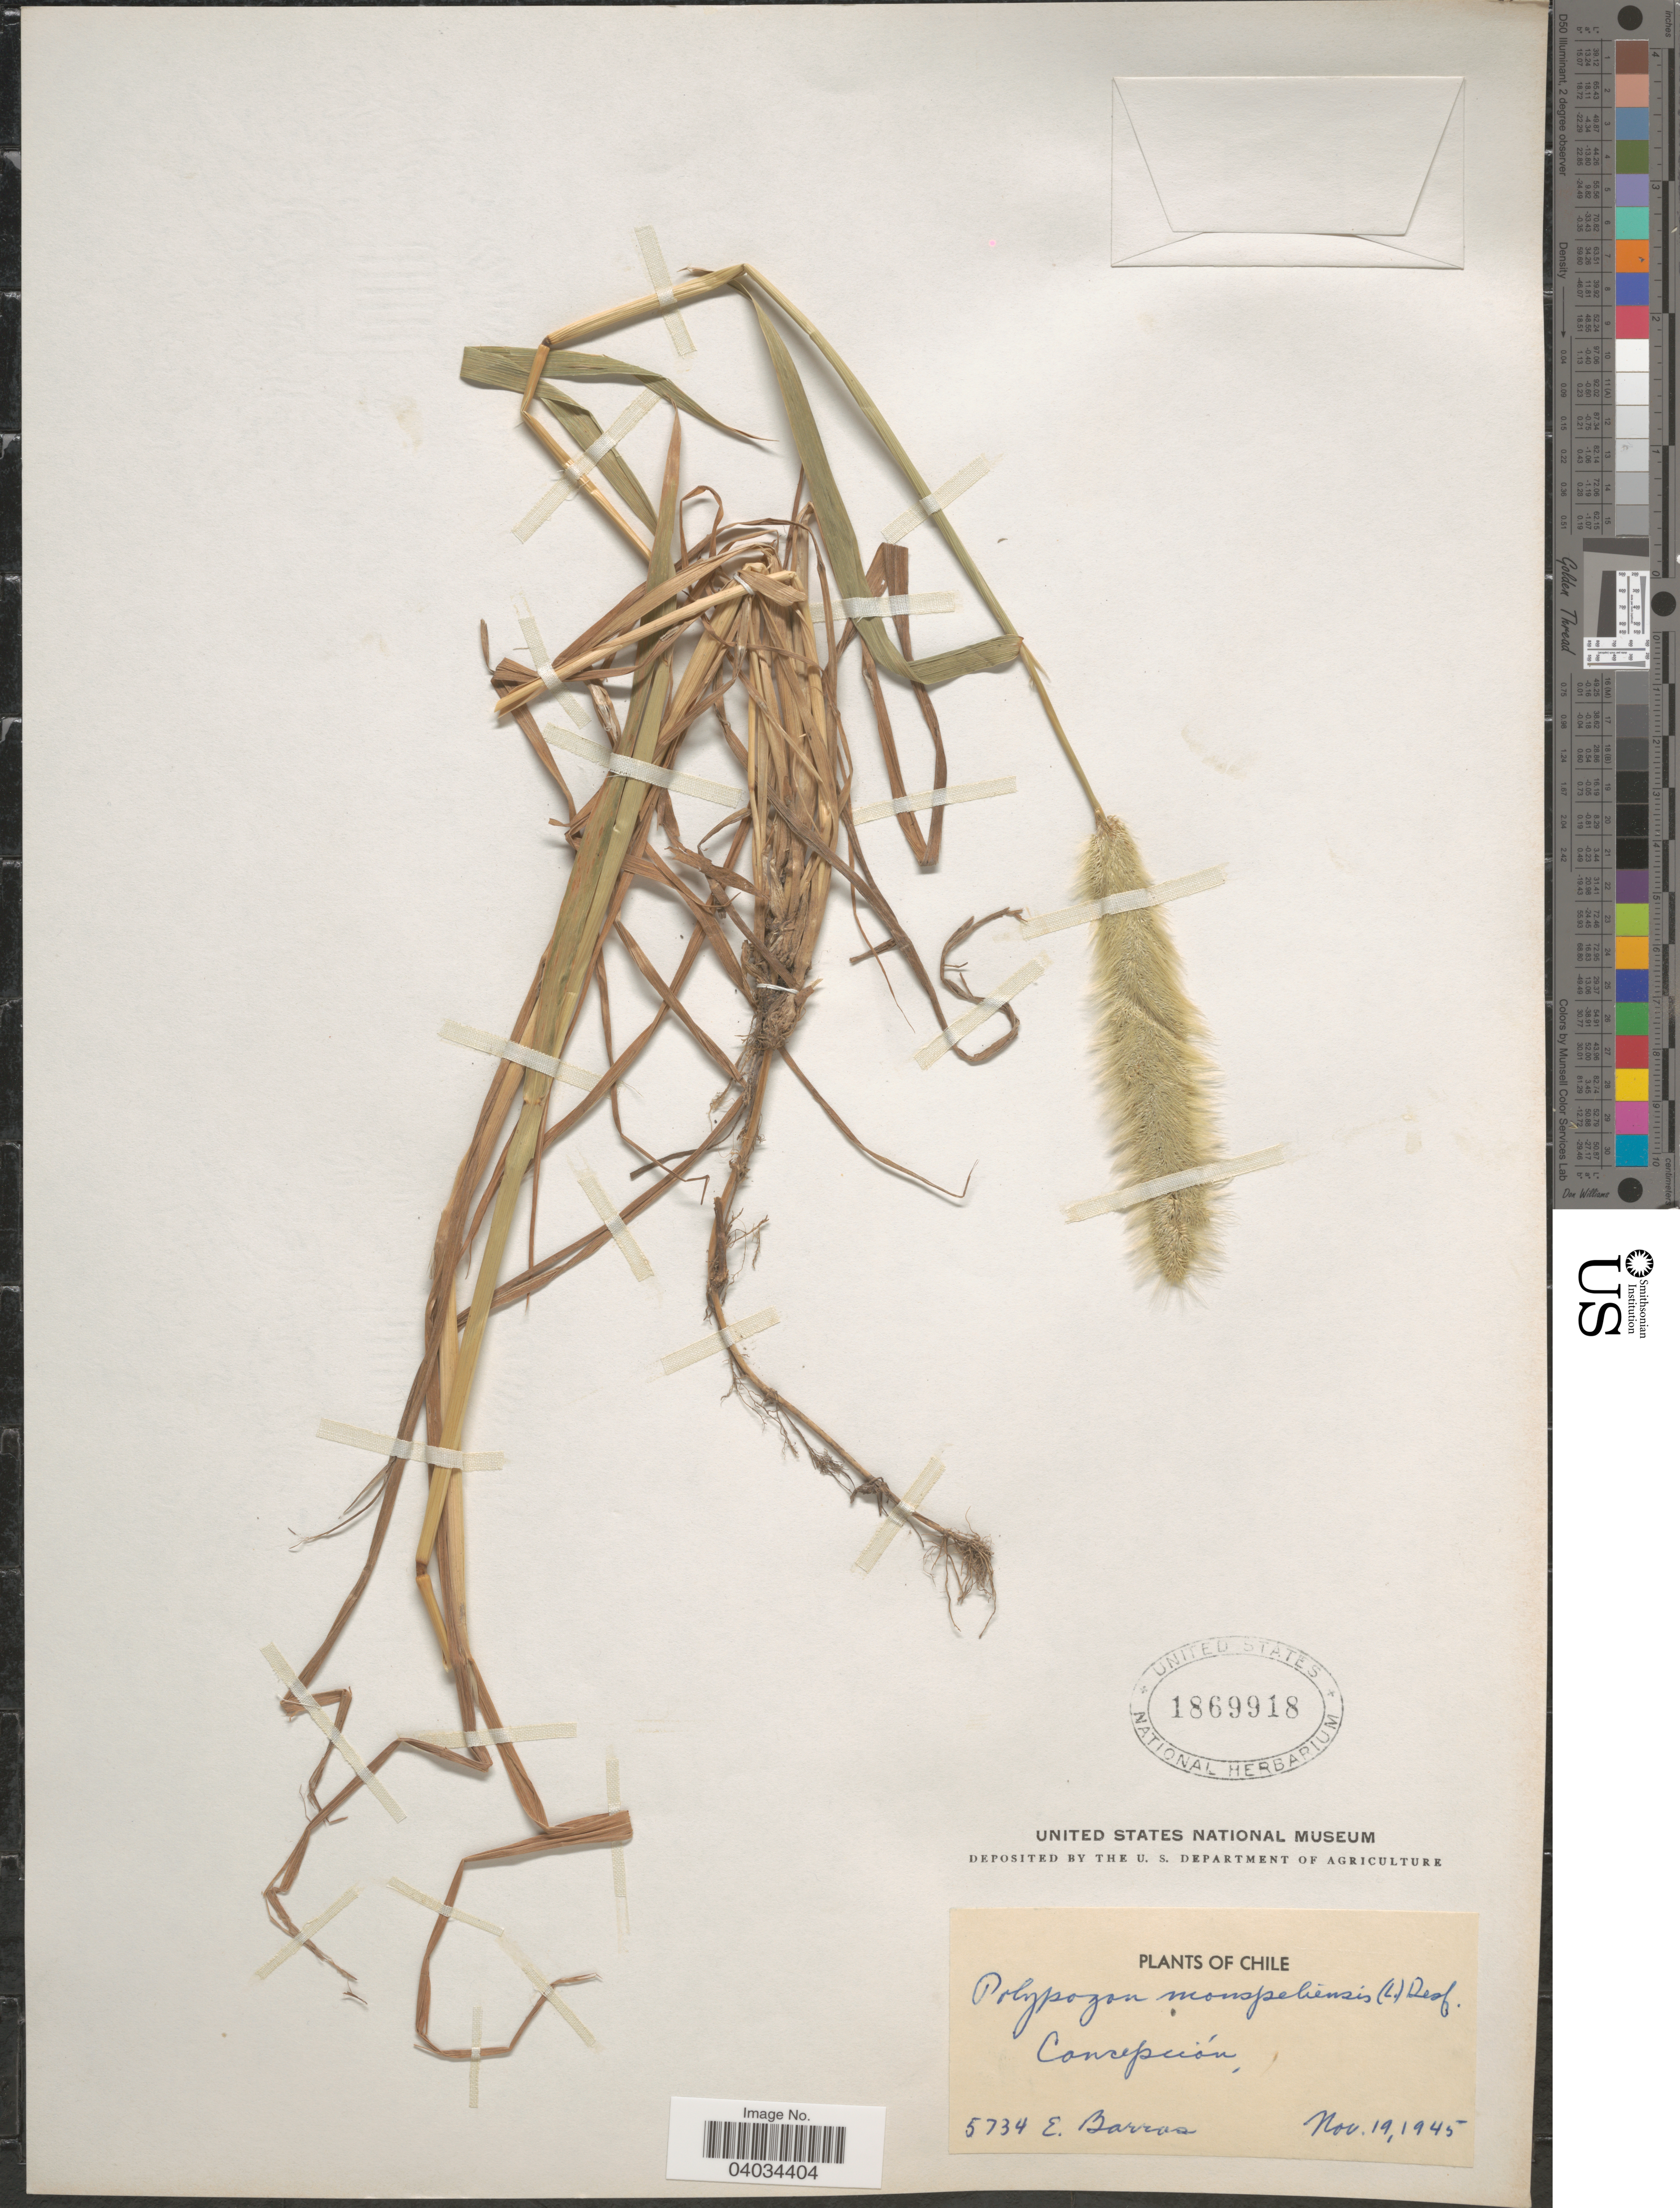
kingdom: Plantae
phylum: Tracheophyta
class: Liliopsida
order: Poales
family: Poaceae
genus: Polypogon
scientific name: Polypogon monspeliensis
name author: (L.) Desf.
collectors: E. Barros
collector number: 5734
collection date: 1945-11-19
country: Chile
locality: Concepción.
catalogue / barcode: US 1869918